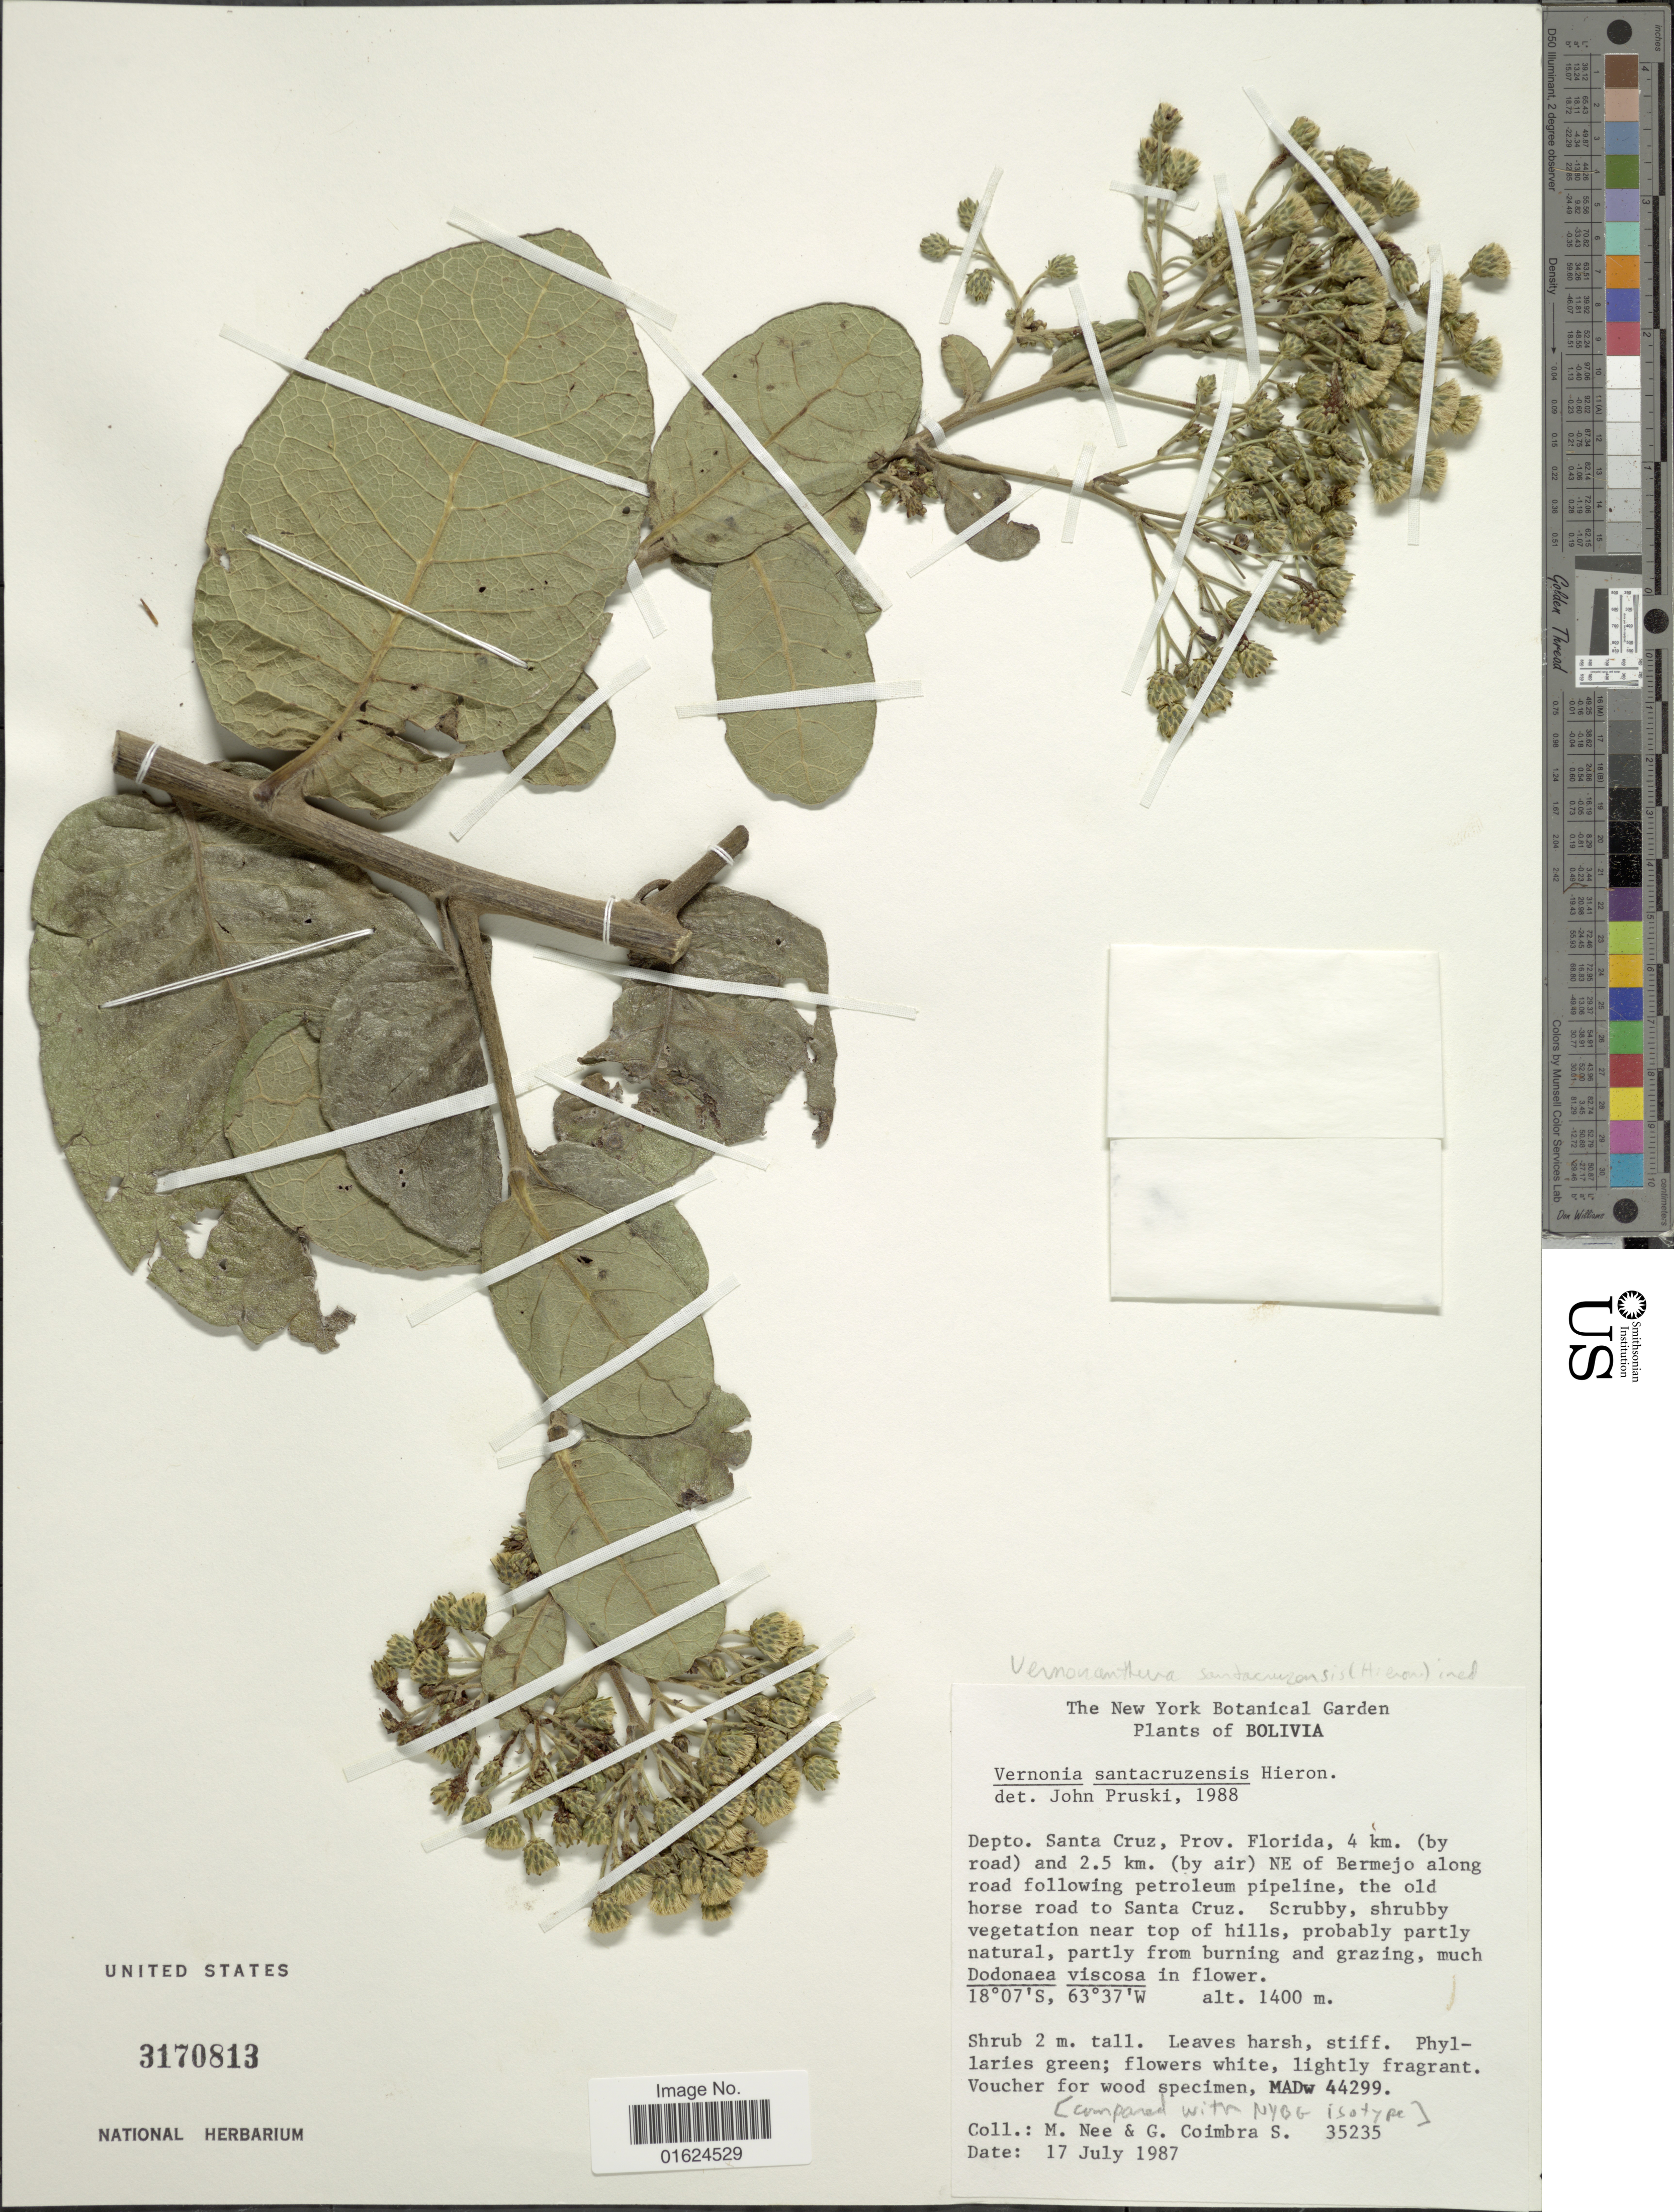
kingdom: Plantae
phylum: Tracheophyta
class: Magnoliopsida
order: Asterales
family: Asteraceae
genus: Vernonanthura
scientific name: Vernonanthura santacruzensis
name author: (Hieron.) H. Rob.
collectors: M. Nee & G. Coimba S.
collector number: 35235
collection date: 1987-07-17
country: Bolivia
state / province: Santa Cruz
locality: Depto. Santa Cruz, Prov. Florida, 4 km. (by road) and 2.5 km (by air) NE of Bermejo along road following petroleum pipeline, the old horse road to Santa Cruz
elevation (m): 1400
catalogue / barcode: US 3170813